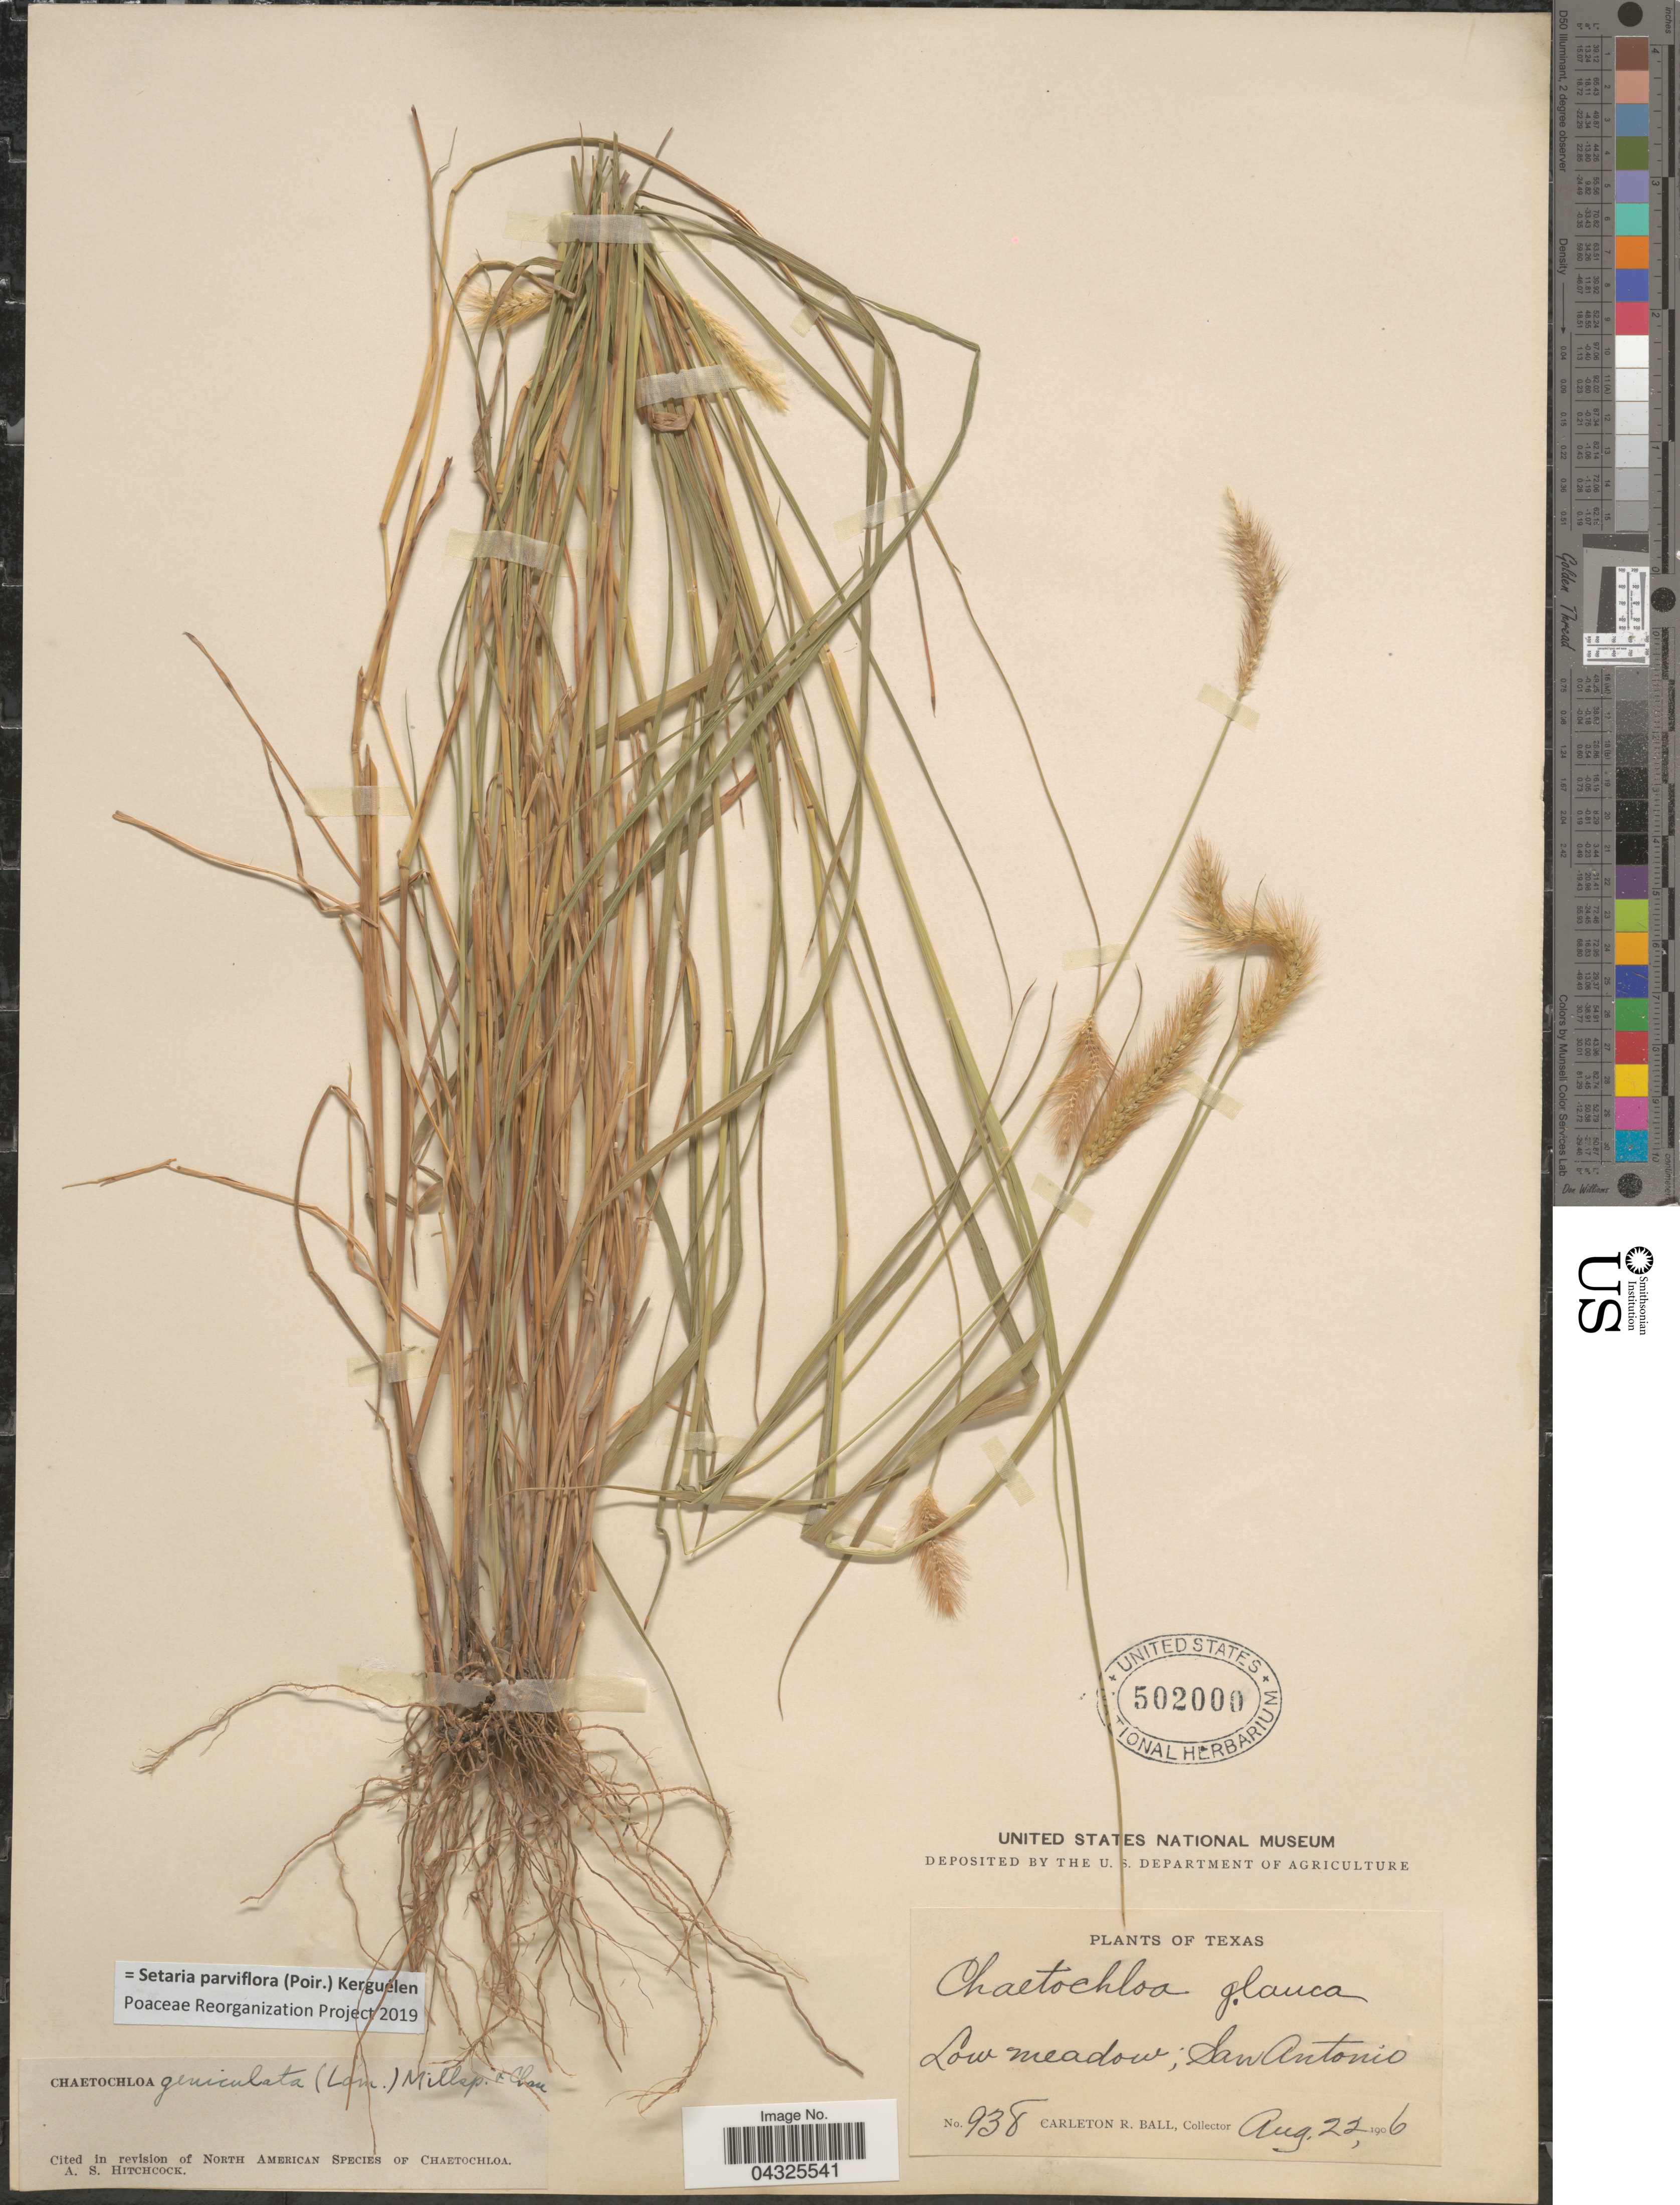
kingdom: Plantae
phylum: Tracheophyta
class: Liliopsida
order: Poales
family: Poaceae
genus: Setaria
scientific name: Setaria parviflora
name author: (Poir.) Kerguélen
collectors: C. R. Ball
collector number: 938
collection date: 1906-08-22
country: United States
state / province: Texas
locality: San Antonio.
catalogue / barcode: US 502000